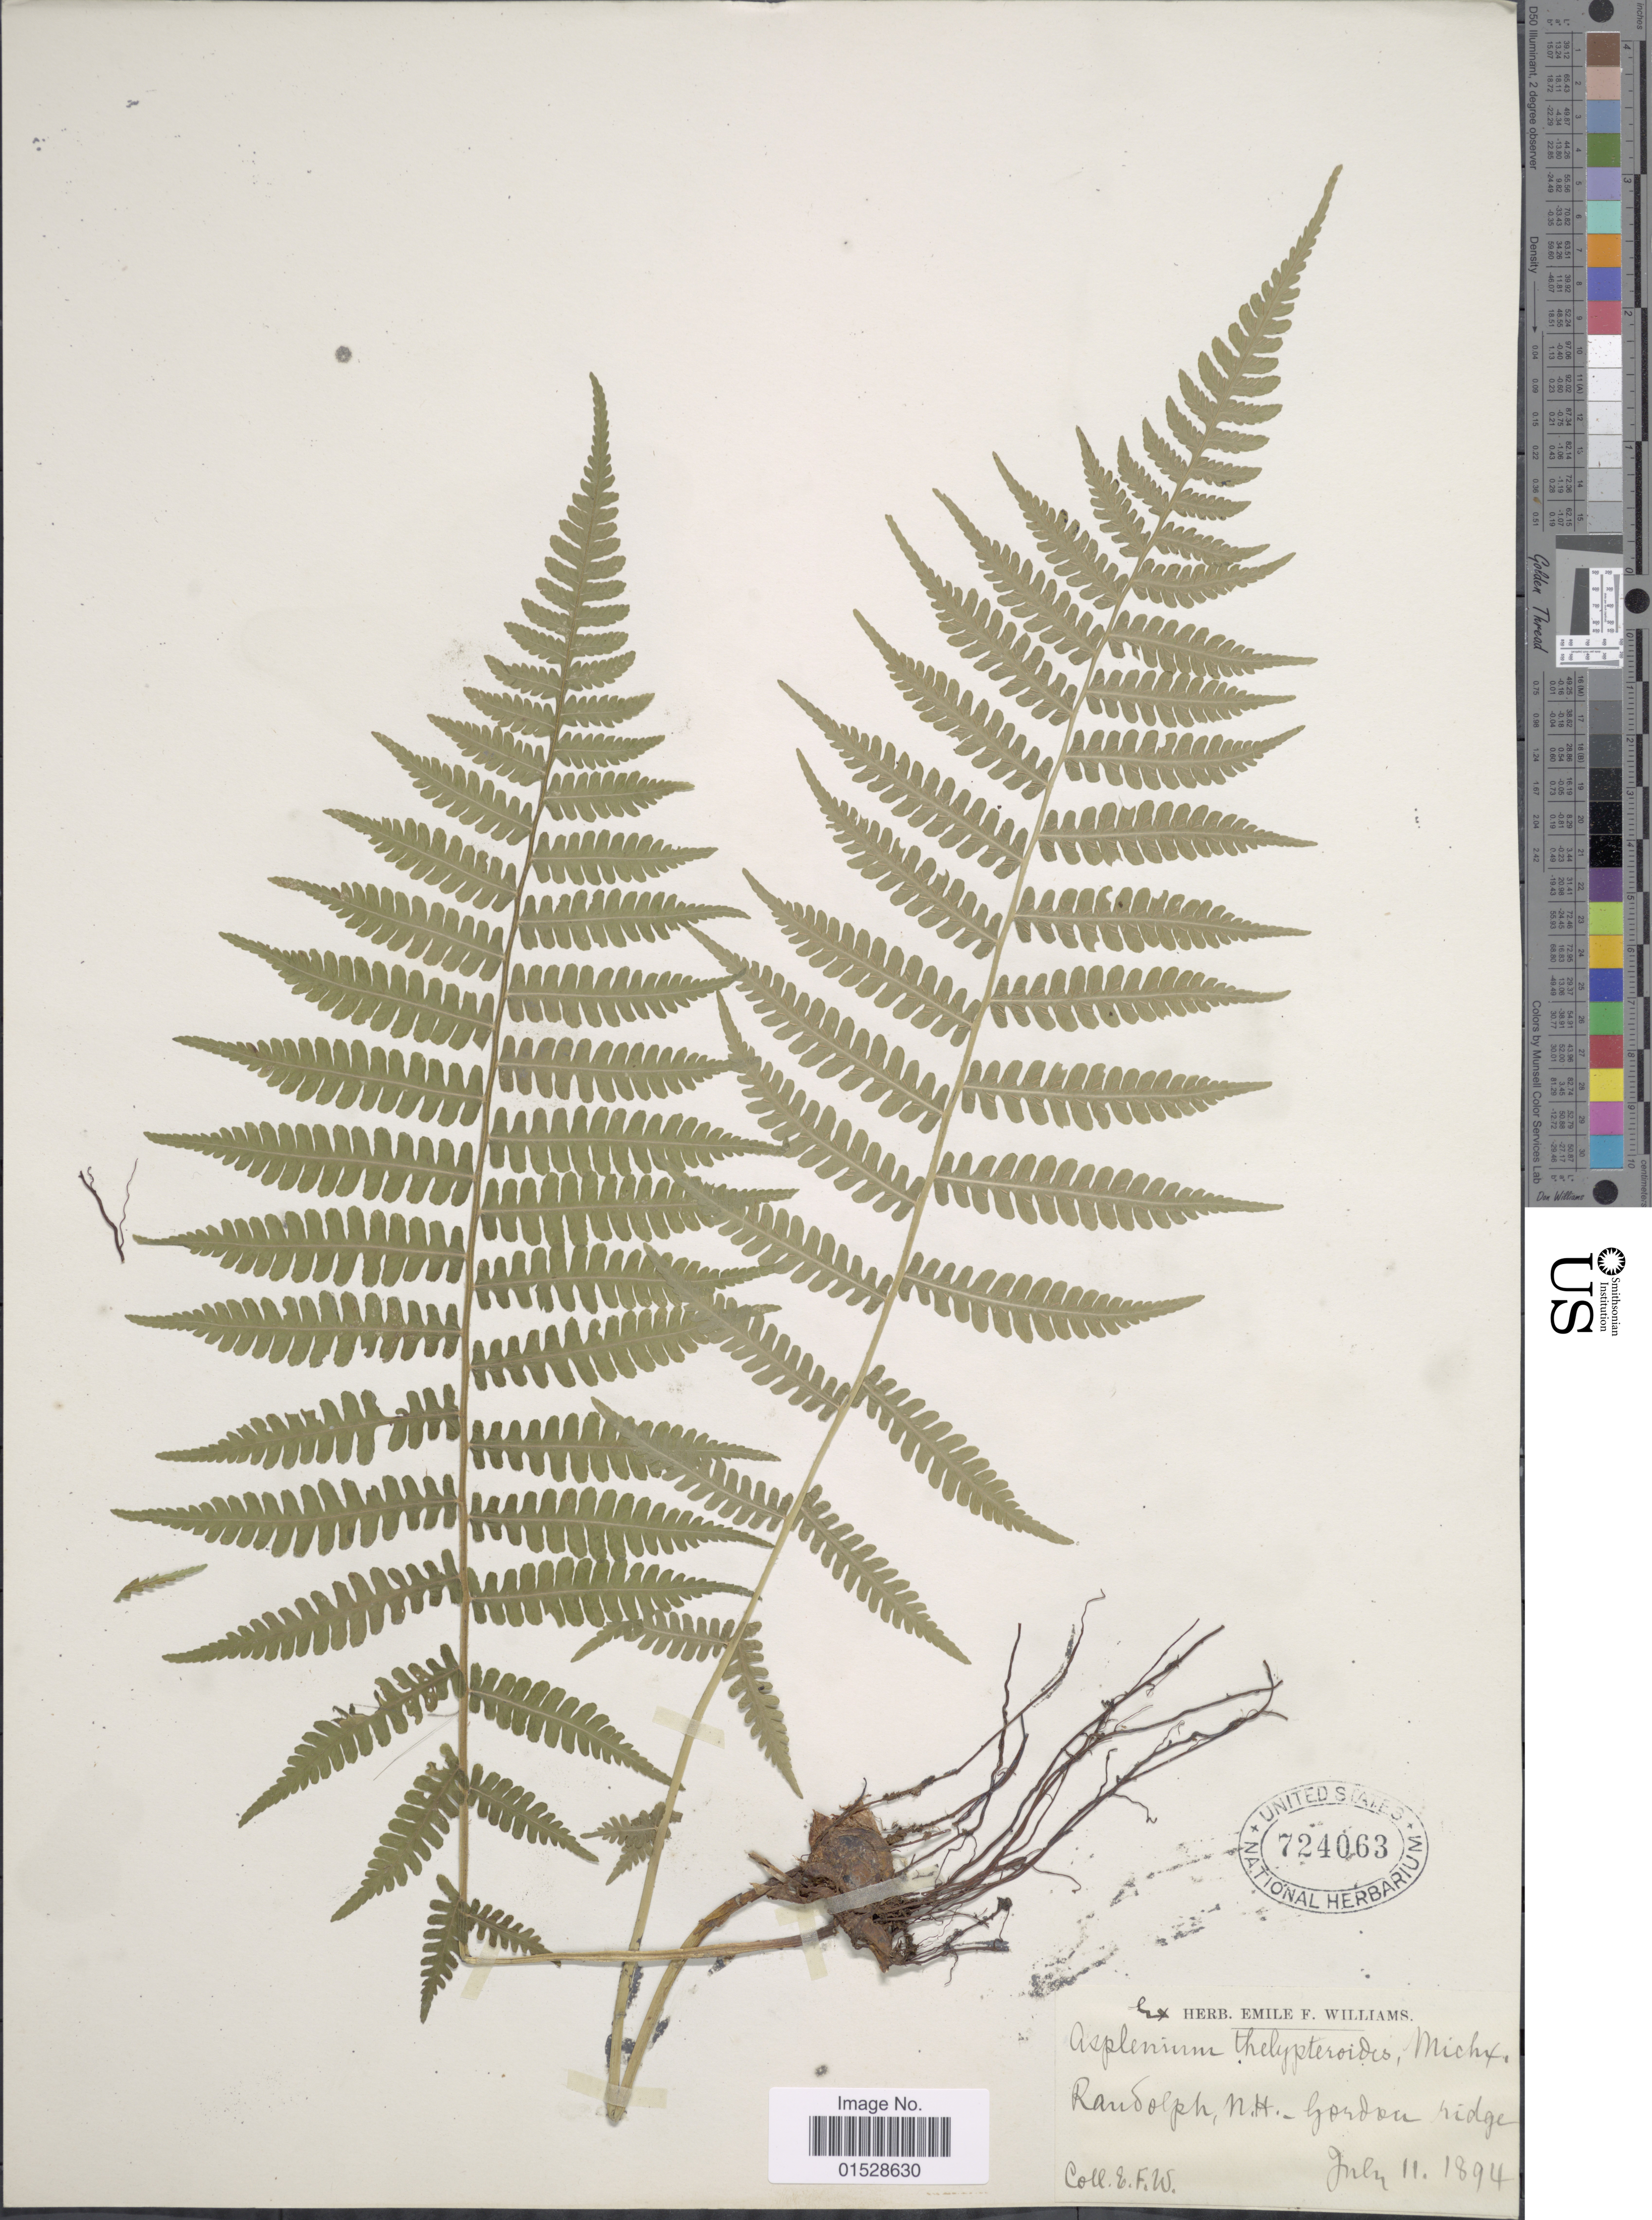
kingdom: Plantae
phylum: Tracheophyta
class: Polypodiopsida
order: Polypodiales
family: Athyriaceae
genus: Deparia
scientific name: Deparia acrostichoides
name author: (Sw.) M. Kato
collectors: E. F. Williams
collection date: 1894-07-11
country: United States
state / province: New Hampshire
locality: Randolph, N.H., Gordon ridge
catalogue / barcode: US 724063